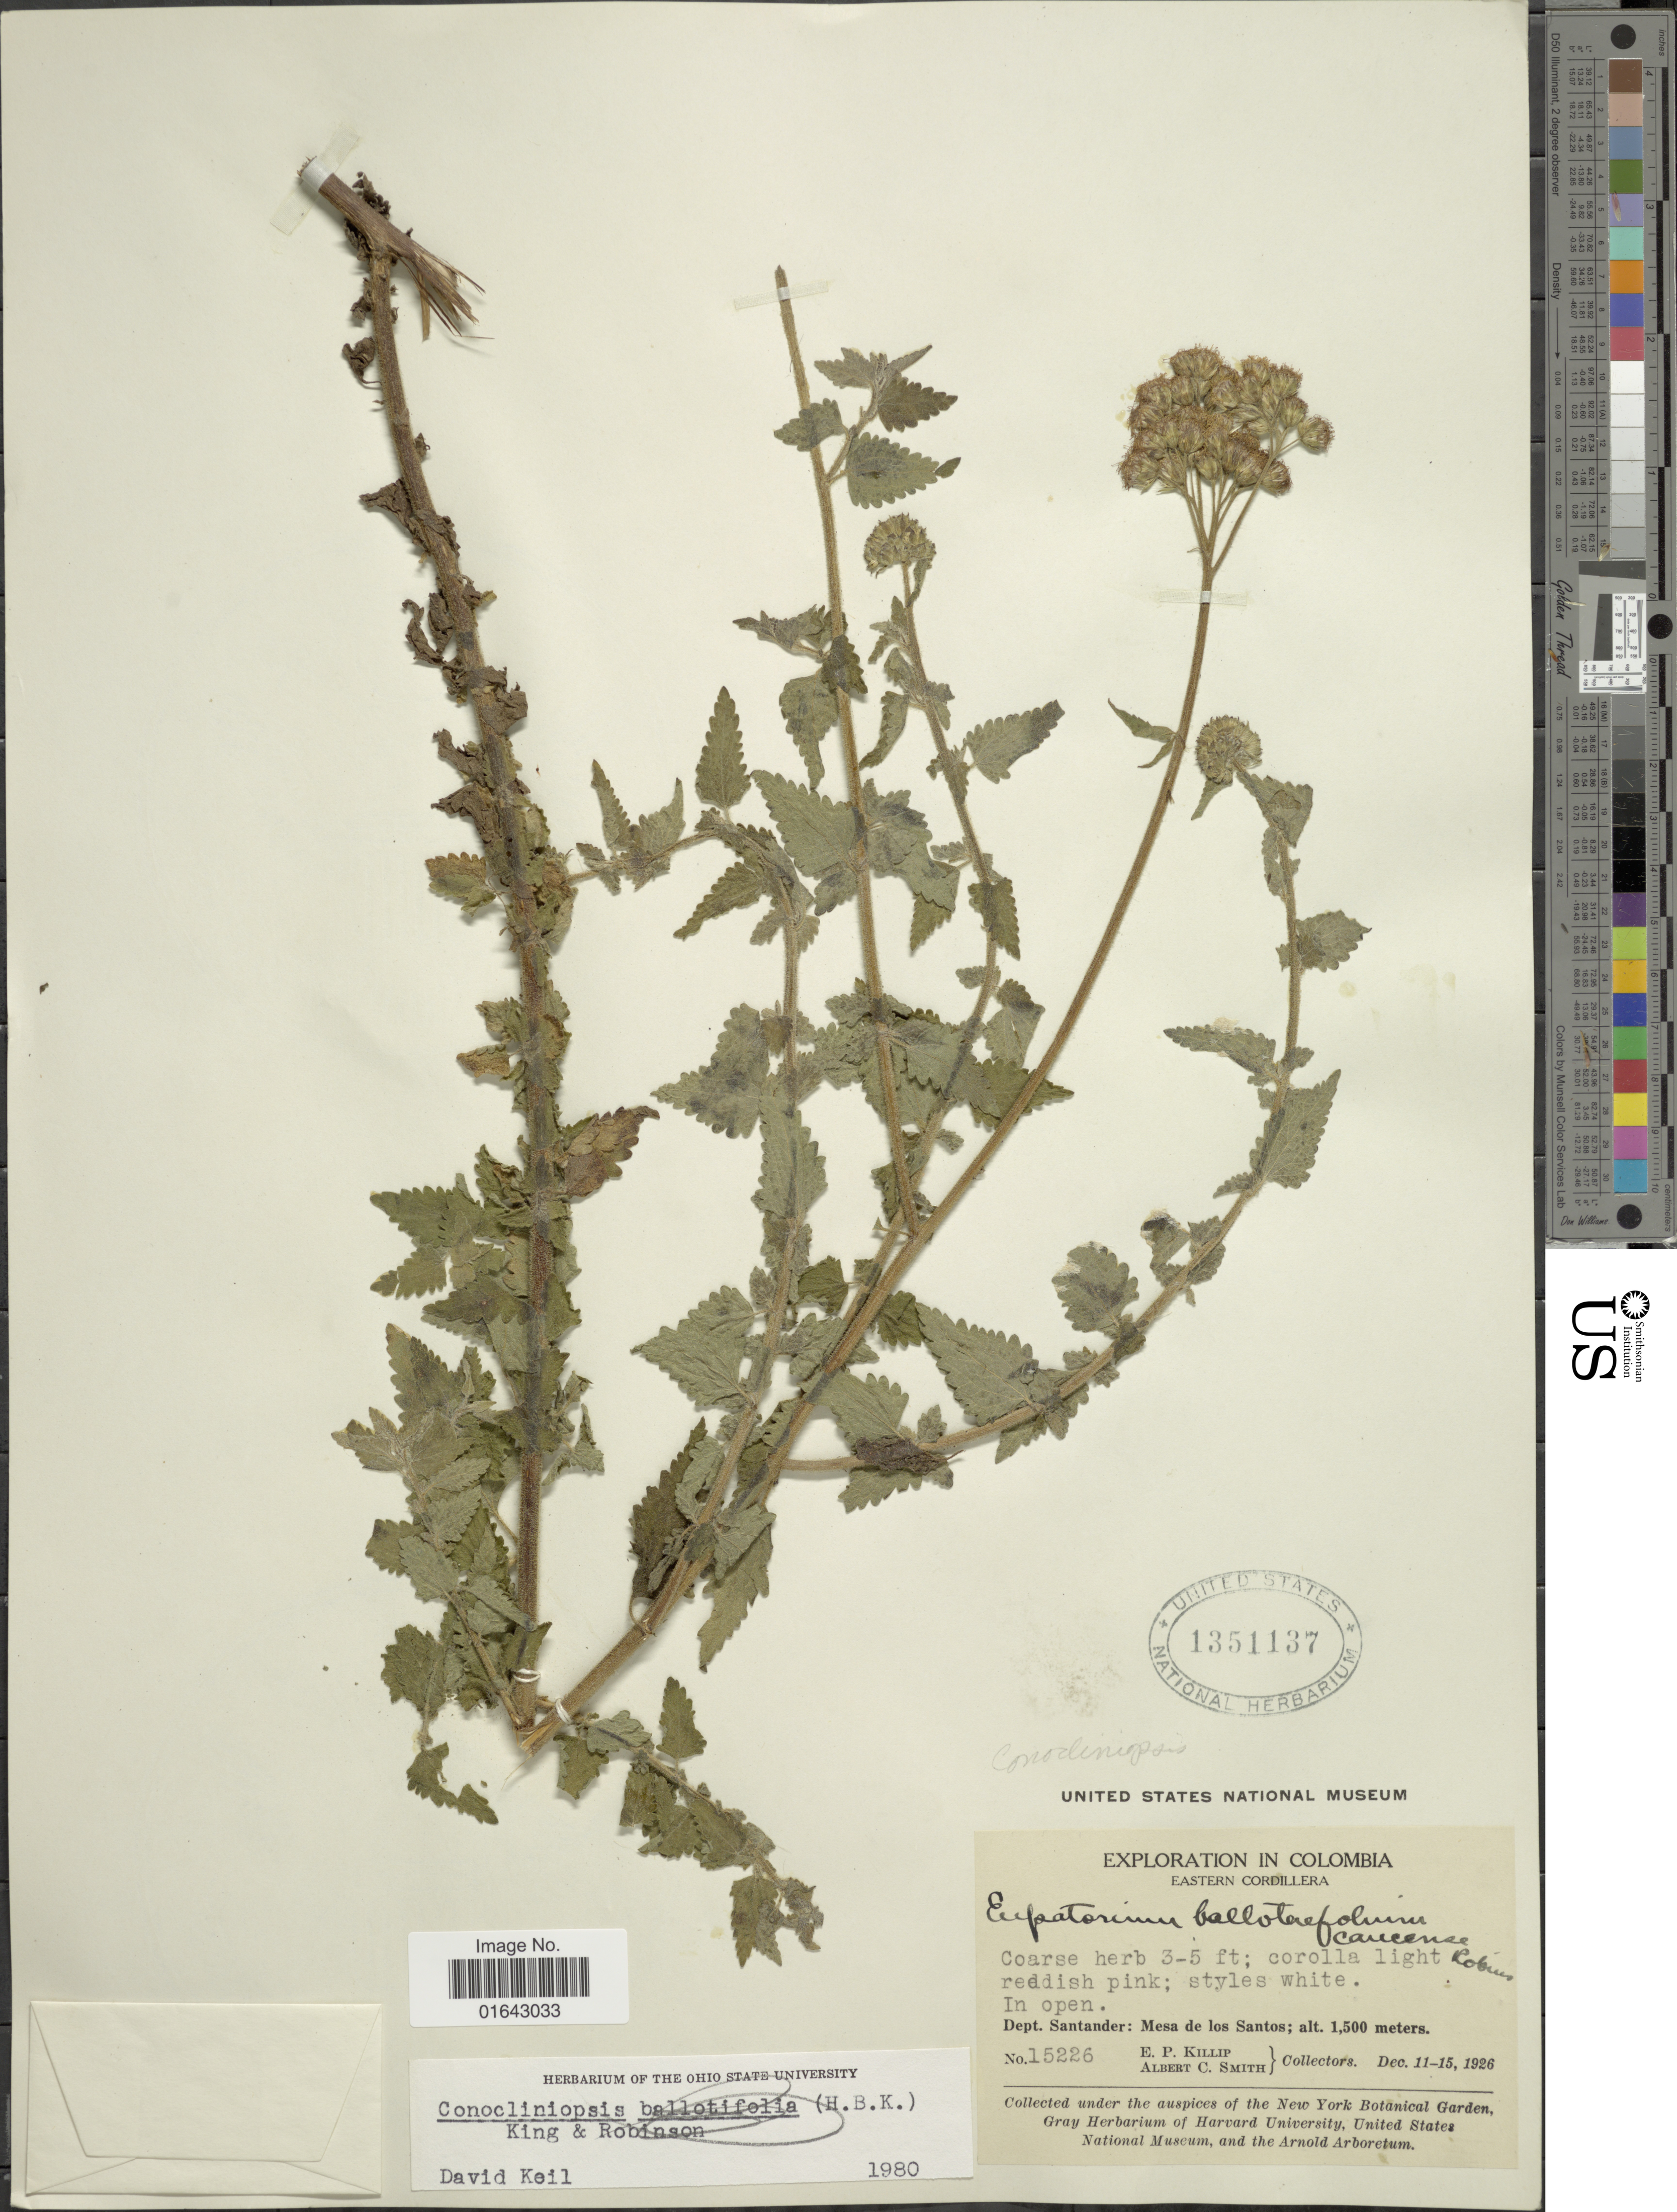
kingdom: Plantae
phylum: Tracheophyta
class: Magnoliopsida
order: Asterales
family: Asteraceae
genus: Conocliniopsis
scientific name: Conocliniopsis prasiifolia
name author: (DC.) R.M. King & H. Rob.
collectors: E. P. Killip & A. C. Smith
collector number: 15226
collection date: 1926-12-11/1926-12-15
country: Colombia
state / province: Santander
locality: Eastern Cordillera. Dept. Santander: Mesa de los Santos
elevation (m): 1500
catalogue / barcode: US 1351137